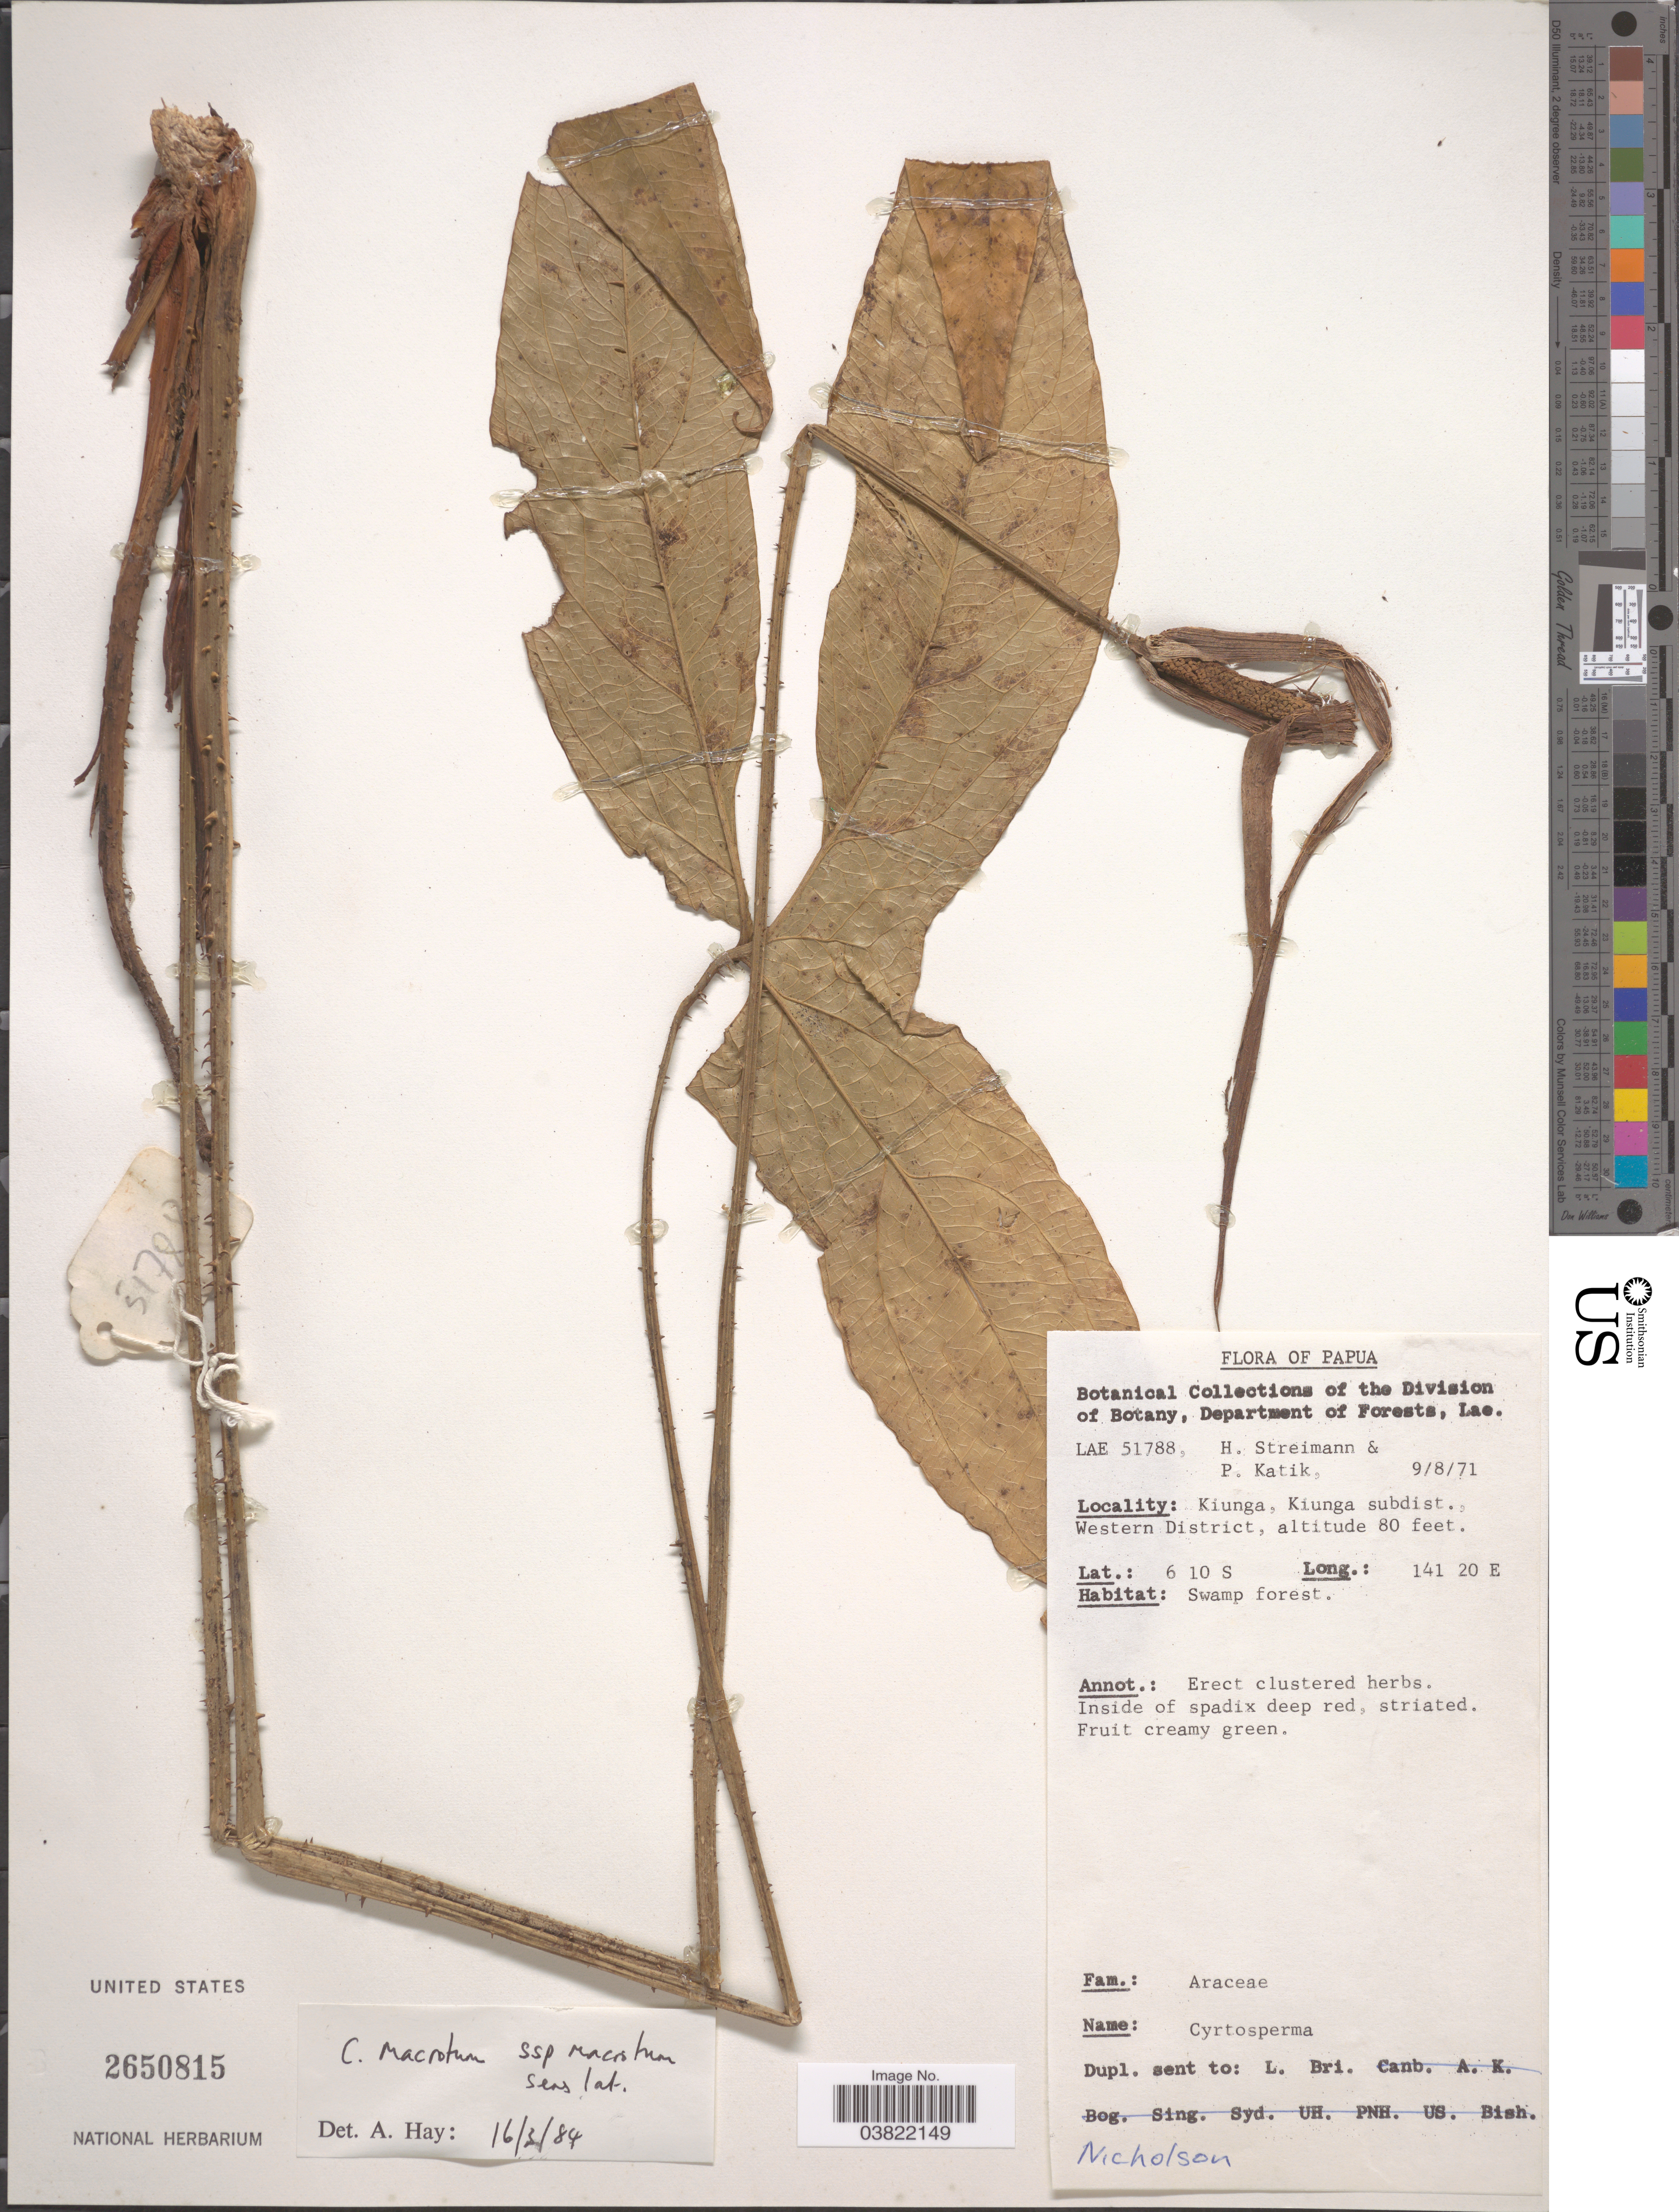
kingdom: Plantae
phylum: Tracheophyta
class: Liliopsida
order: Alismatales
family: Araceae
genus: Cyrtosperma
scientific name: Cyrtosperma macrotum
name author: Becc. ex Engl.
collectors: H. Streimann & P. Katik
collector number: LAE 51788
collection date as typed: Transcribed d/m/y: 9/8/71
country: Papua New Guinea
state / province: Manus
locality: Papua. Kiunga, Kiunga subdist., Western District.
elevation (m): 24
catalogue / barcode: US 2650815